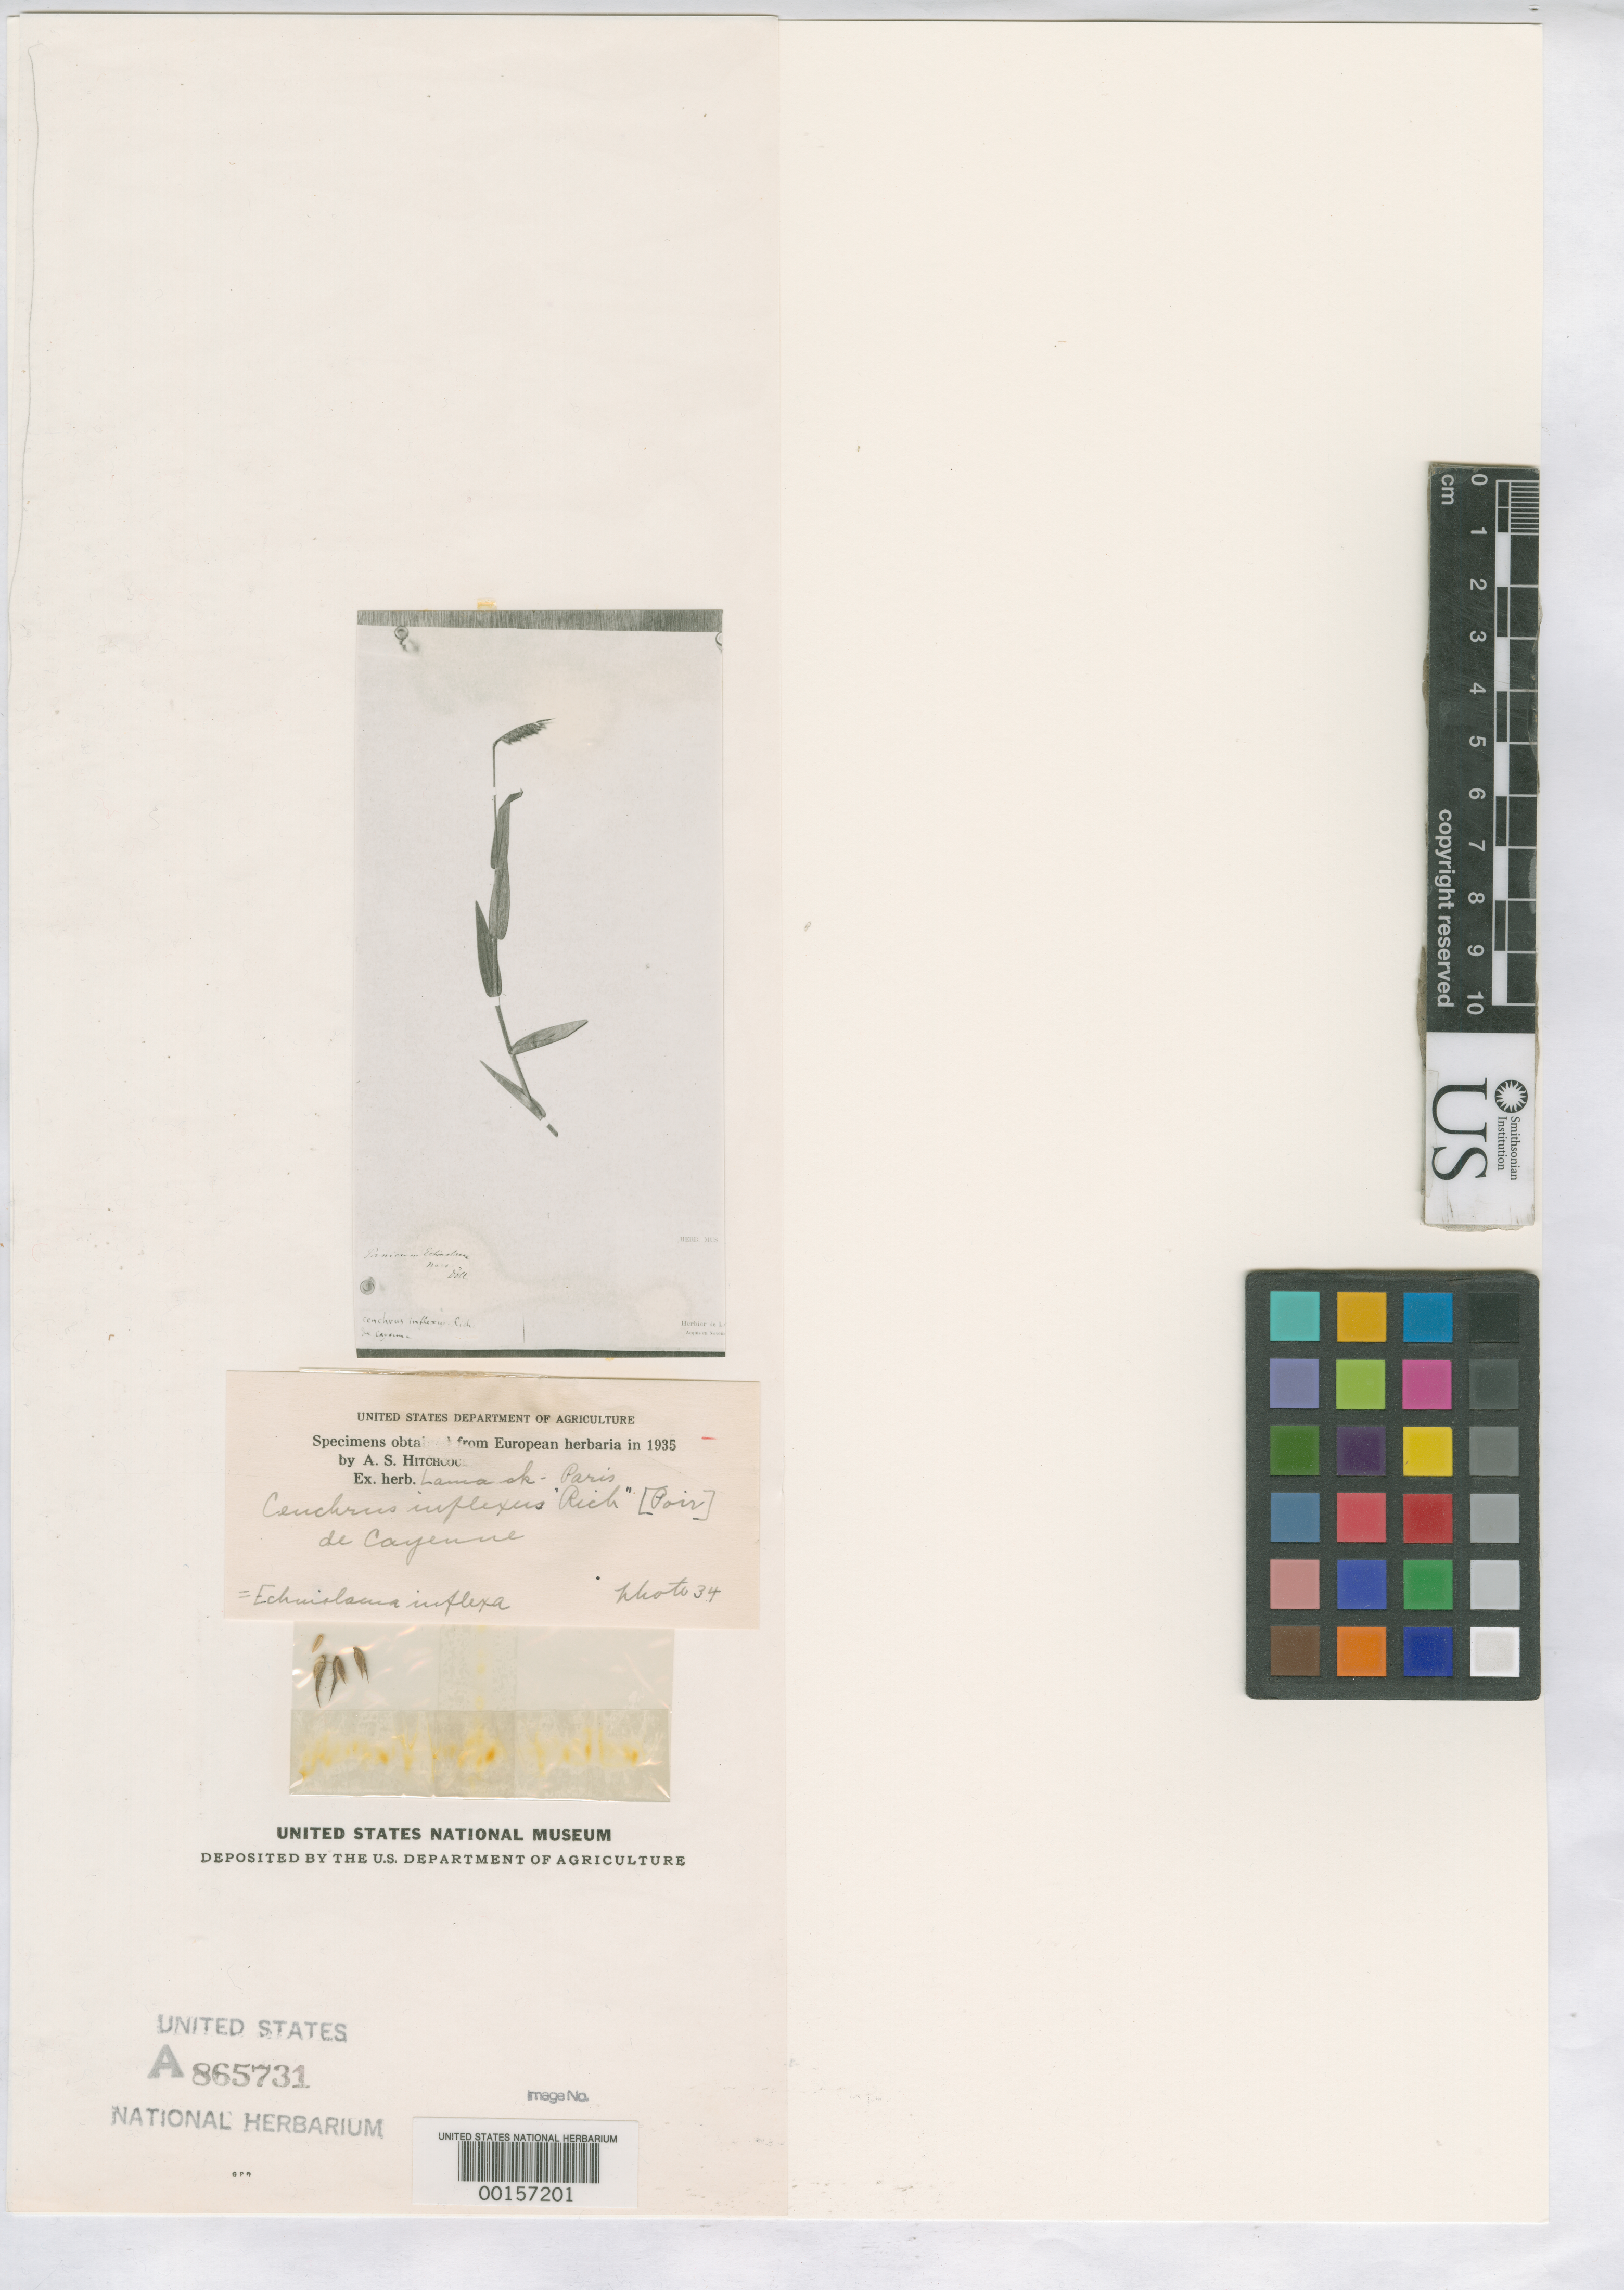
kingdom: Plantae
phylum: Tracheophyta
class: Liliopsida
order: Poales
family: Poaceae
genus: Cenchrus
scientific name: Cenchrus inflexus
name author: Poir. in Lam.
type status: Type Fragment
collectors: D. Richard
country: French Guiana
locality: Cayenne.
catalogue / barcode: US 865731A